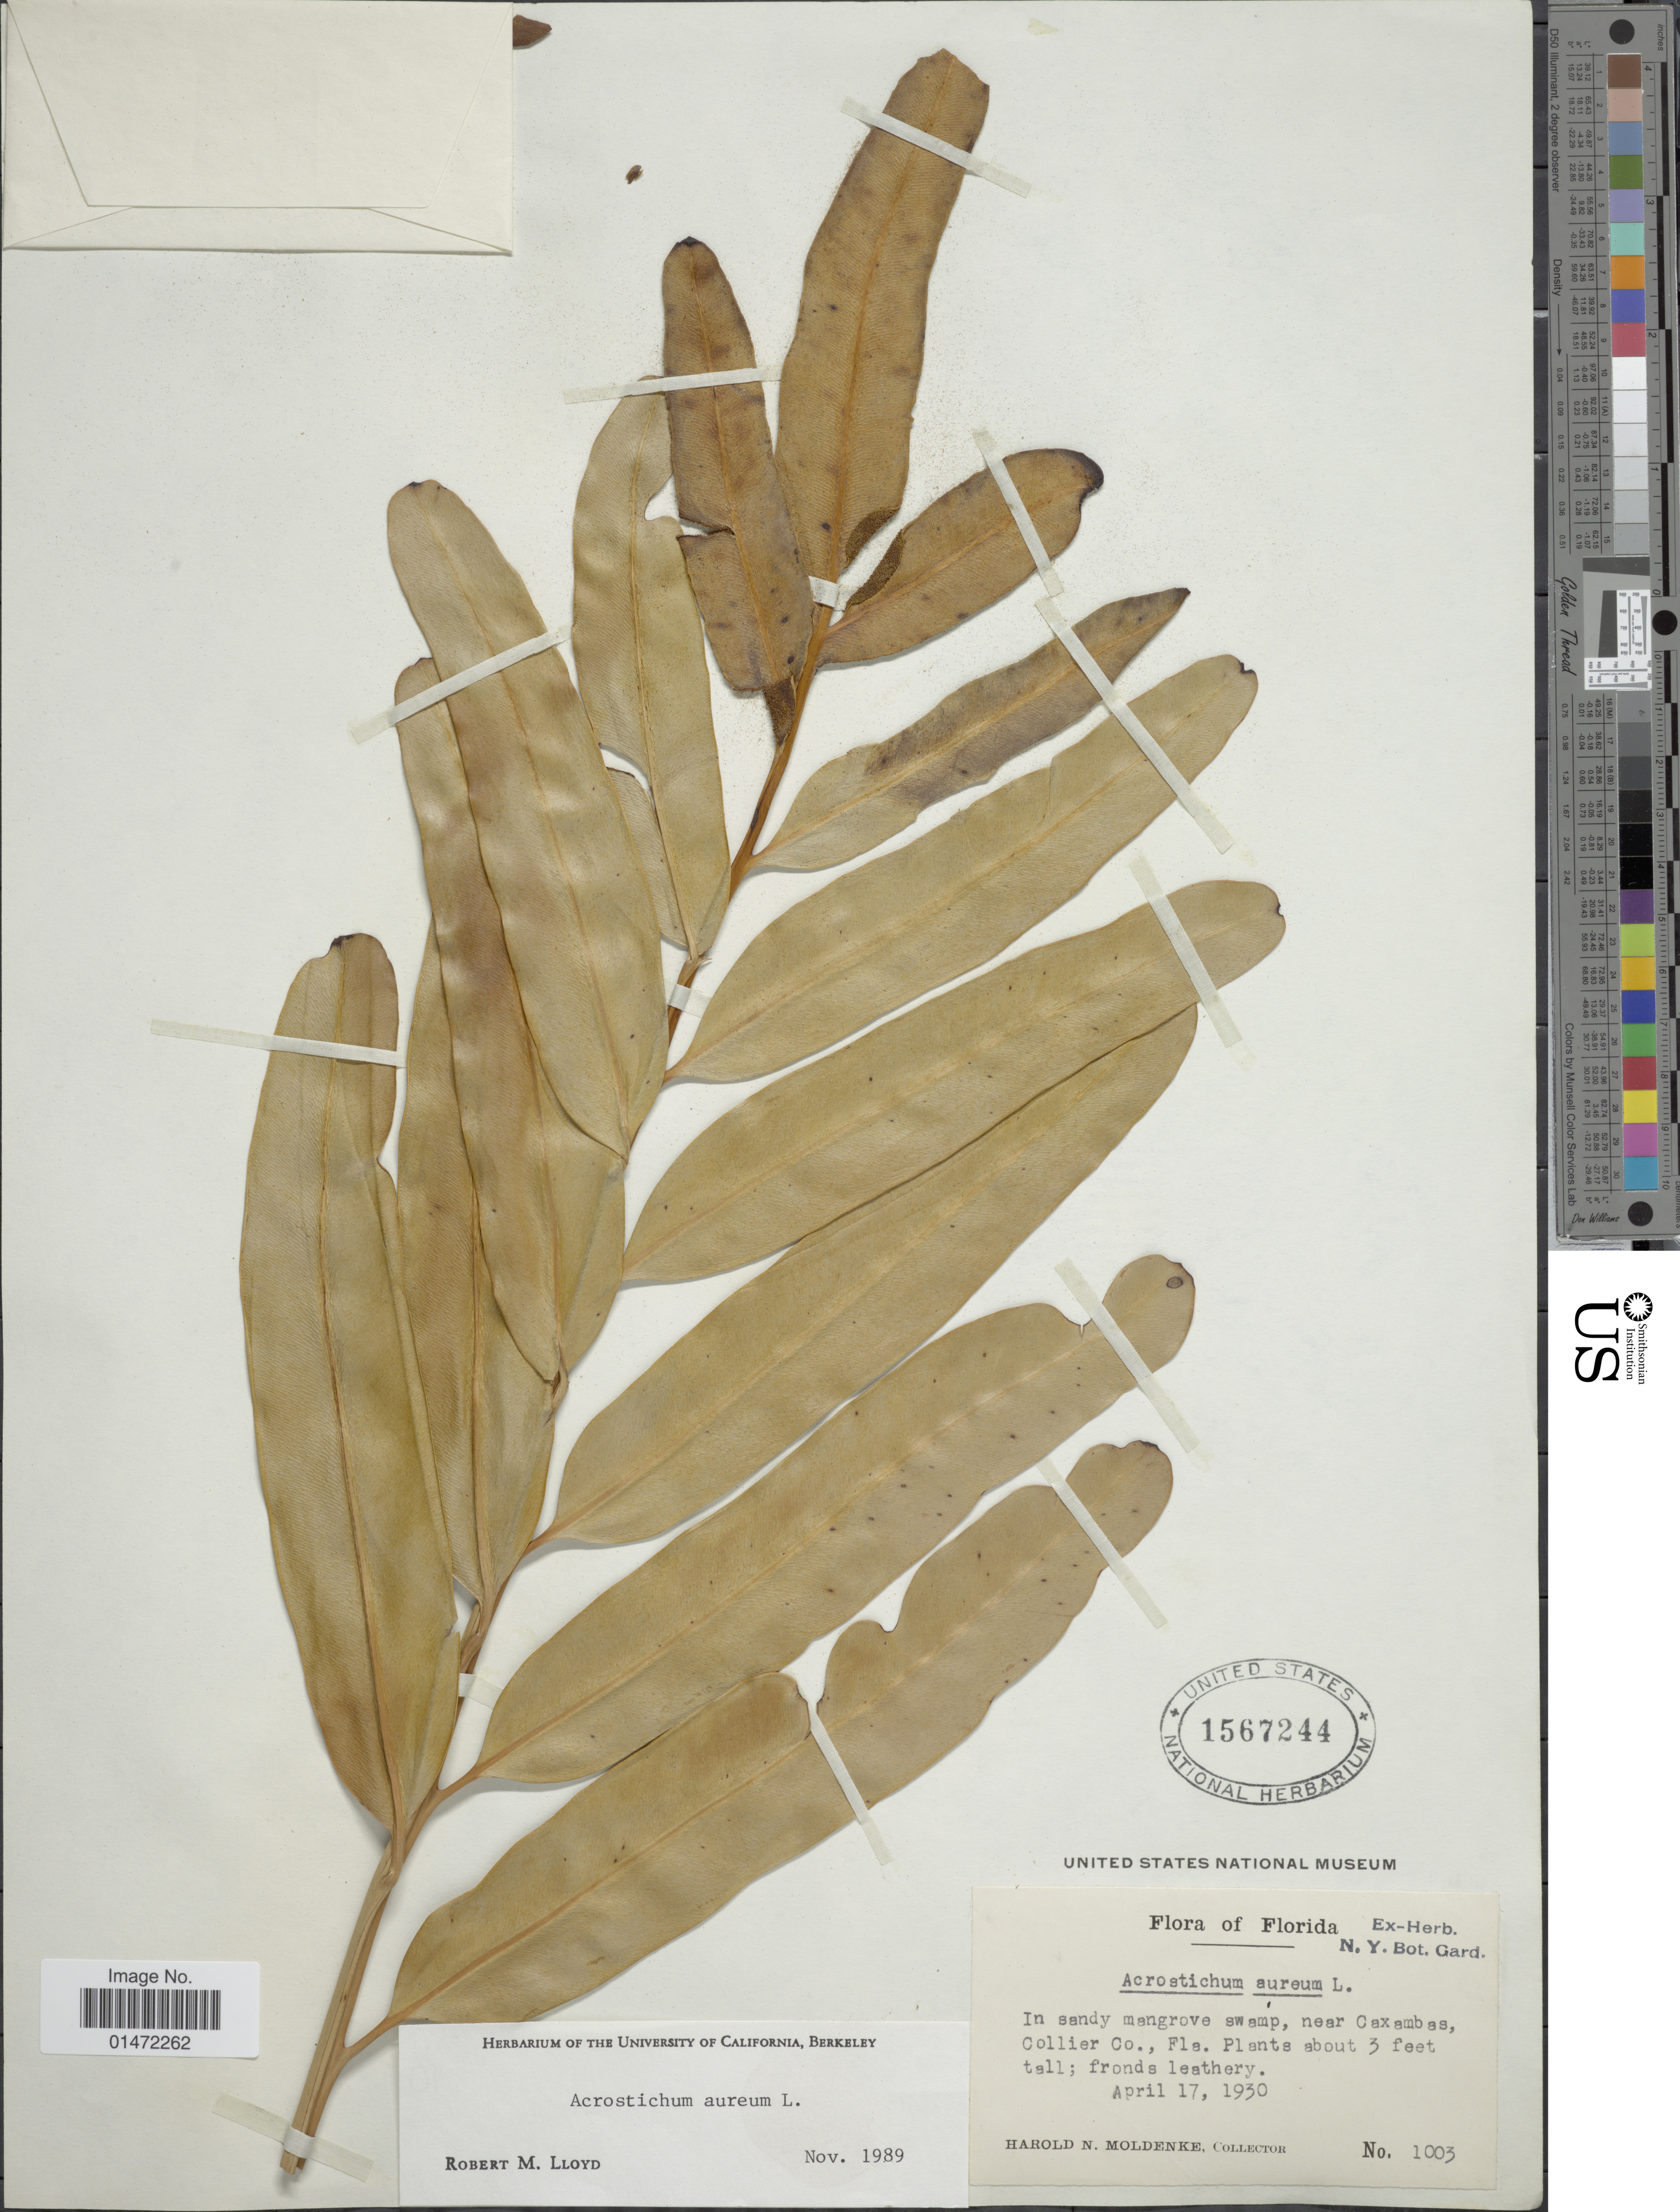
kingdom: Plantae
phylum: Tracheophyta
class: Polypodiopsida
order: Polypodiales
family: Pteridaceae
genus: Acrostichum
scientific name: Acrostichum aureum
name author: L.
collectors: H. N. Moldenke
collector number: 1003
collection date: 1930-04-17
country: United States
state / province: Florida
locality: In sandy mangrove swamp, near Caxambas, Collier Co.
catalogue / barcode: US 1567244